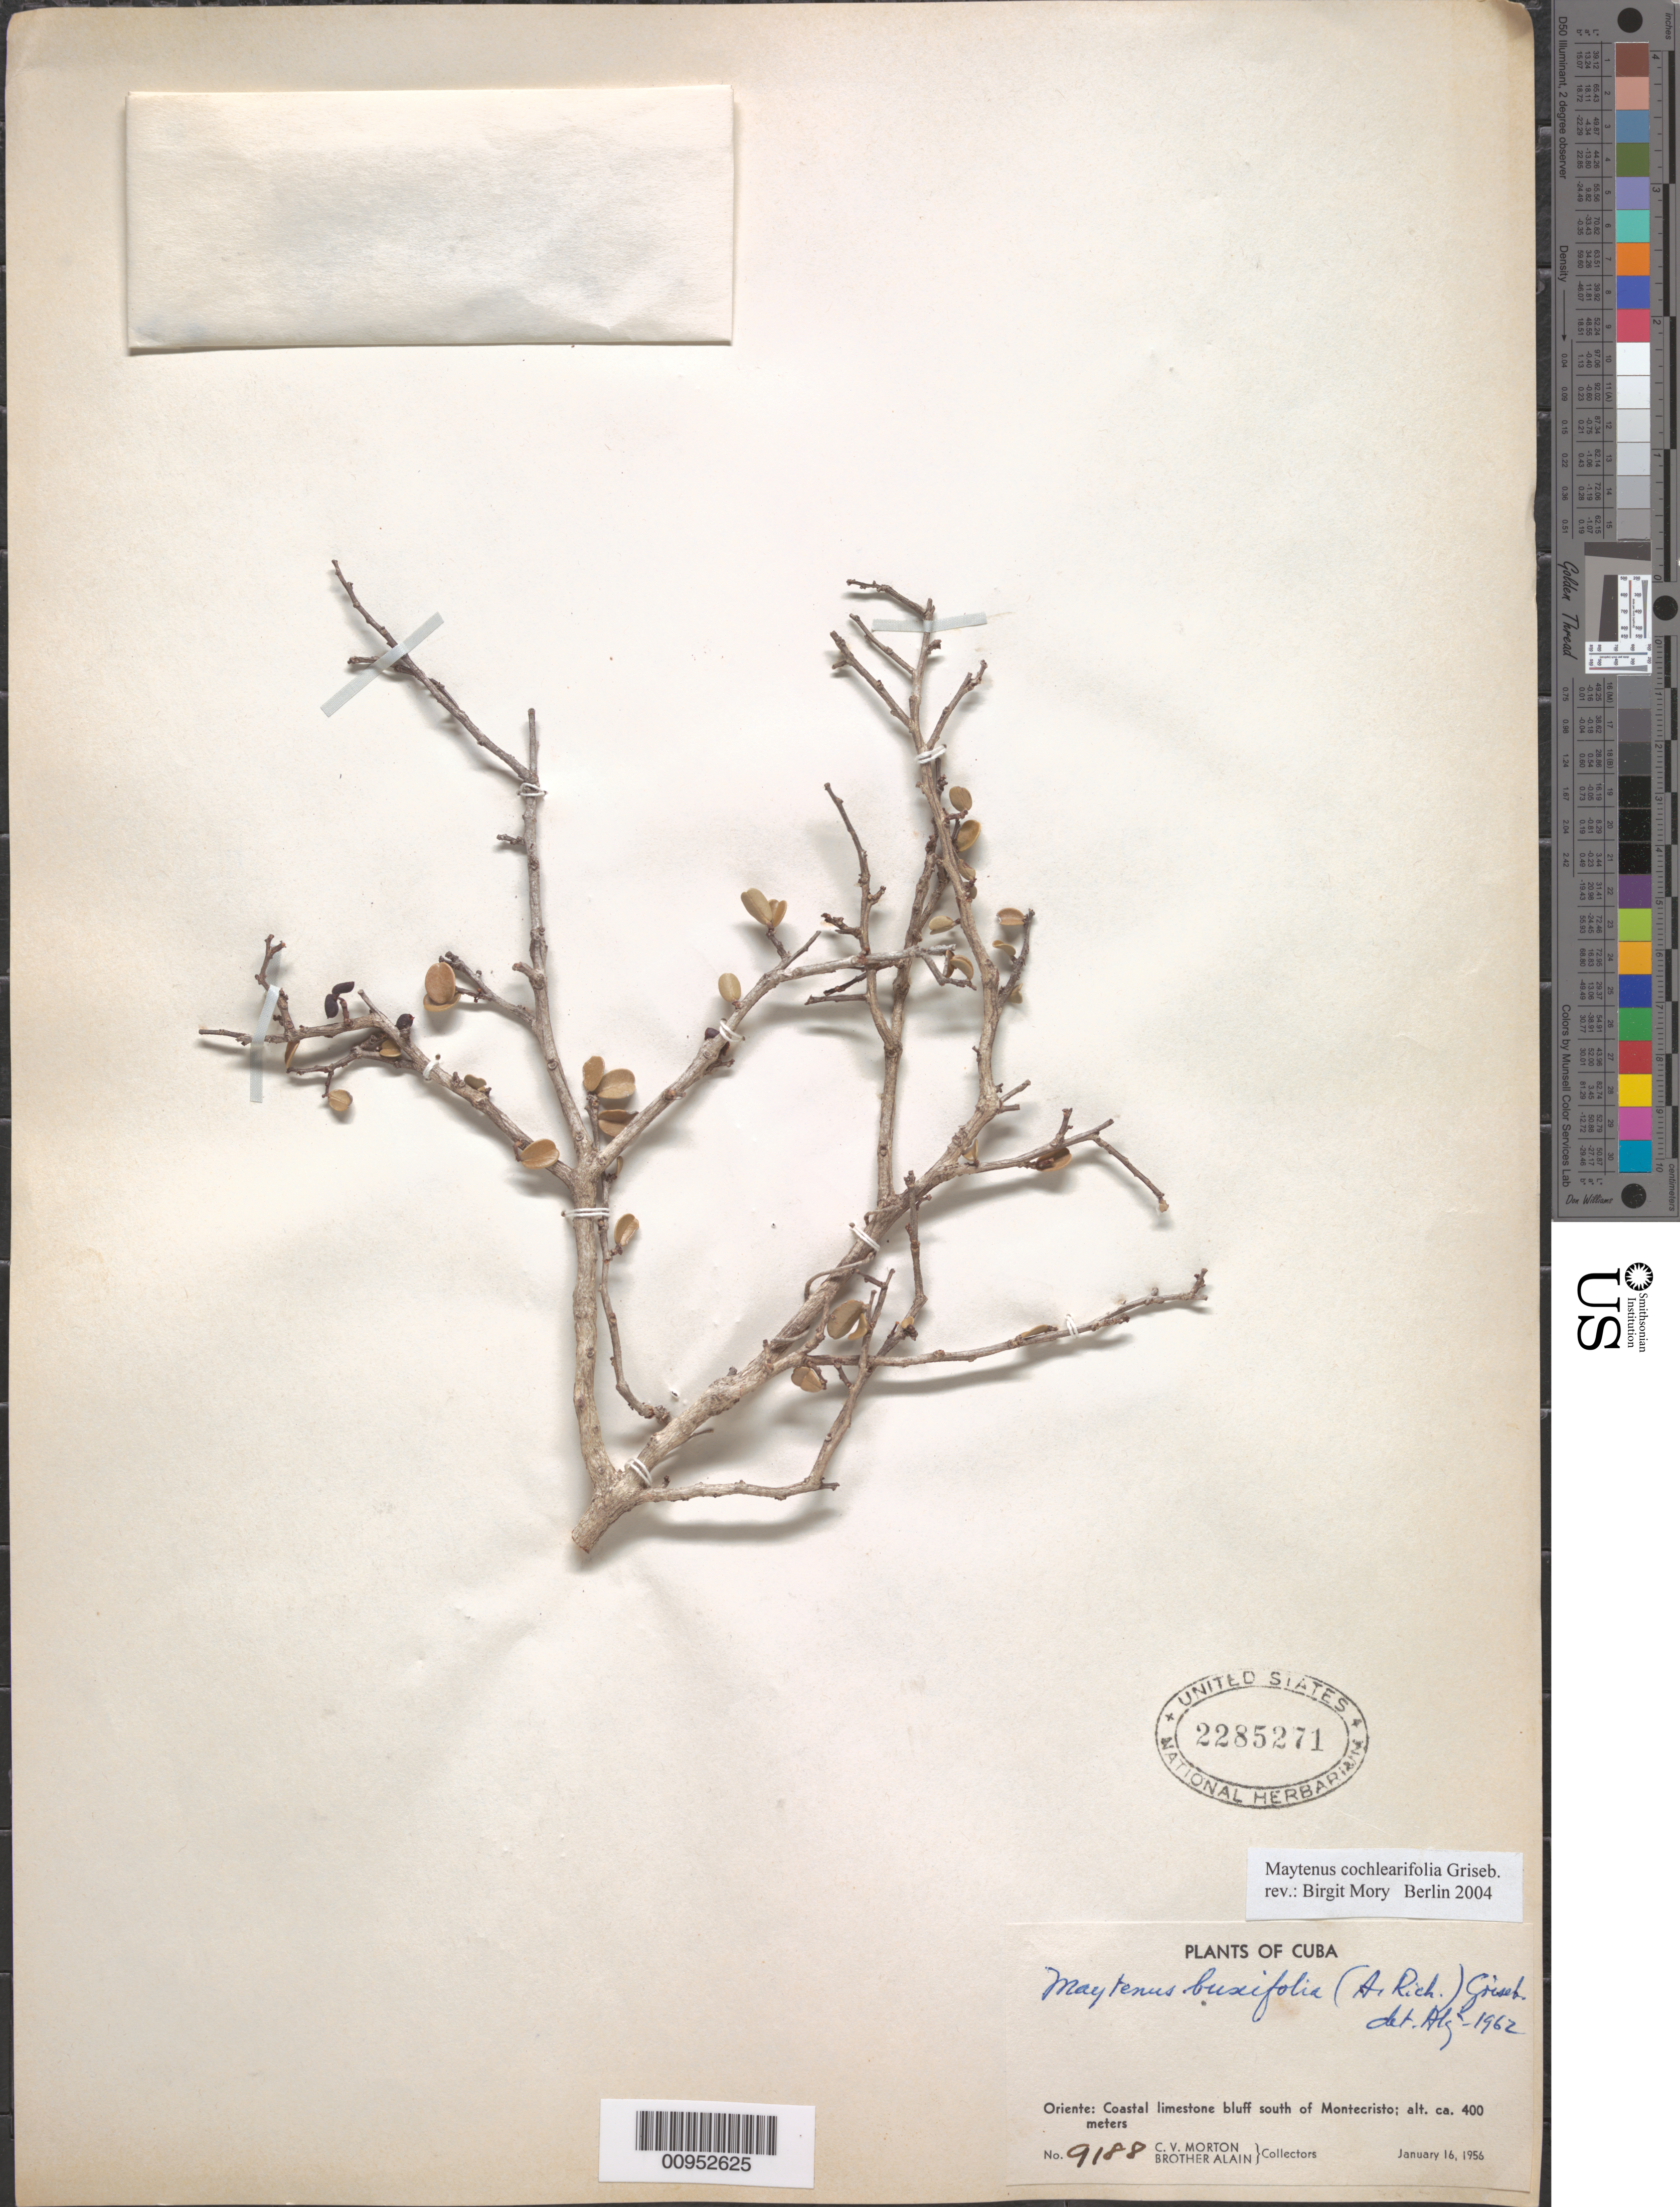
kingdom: Plantae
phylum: Tracheophyta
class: Magnoliopsida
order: Celastrales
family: Celastraceae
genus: Maytenus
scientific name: Maytenus cochlearifolia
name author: Griseb.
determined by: Mory, B.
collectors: C. V. Morton & A. H. Liogier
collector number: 9188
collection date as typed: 16 Jan 1956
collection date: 1956-01-16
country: Cuba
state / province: Oriente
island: Cuba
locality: Montecristo, S of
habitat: Coastal limestone bluff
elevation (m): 400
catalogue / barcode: US 2285271